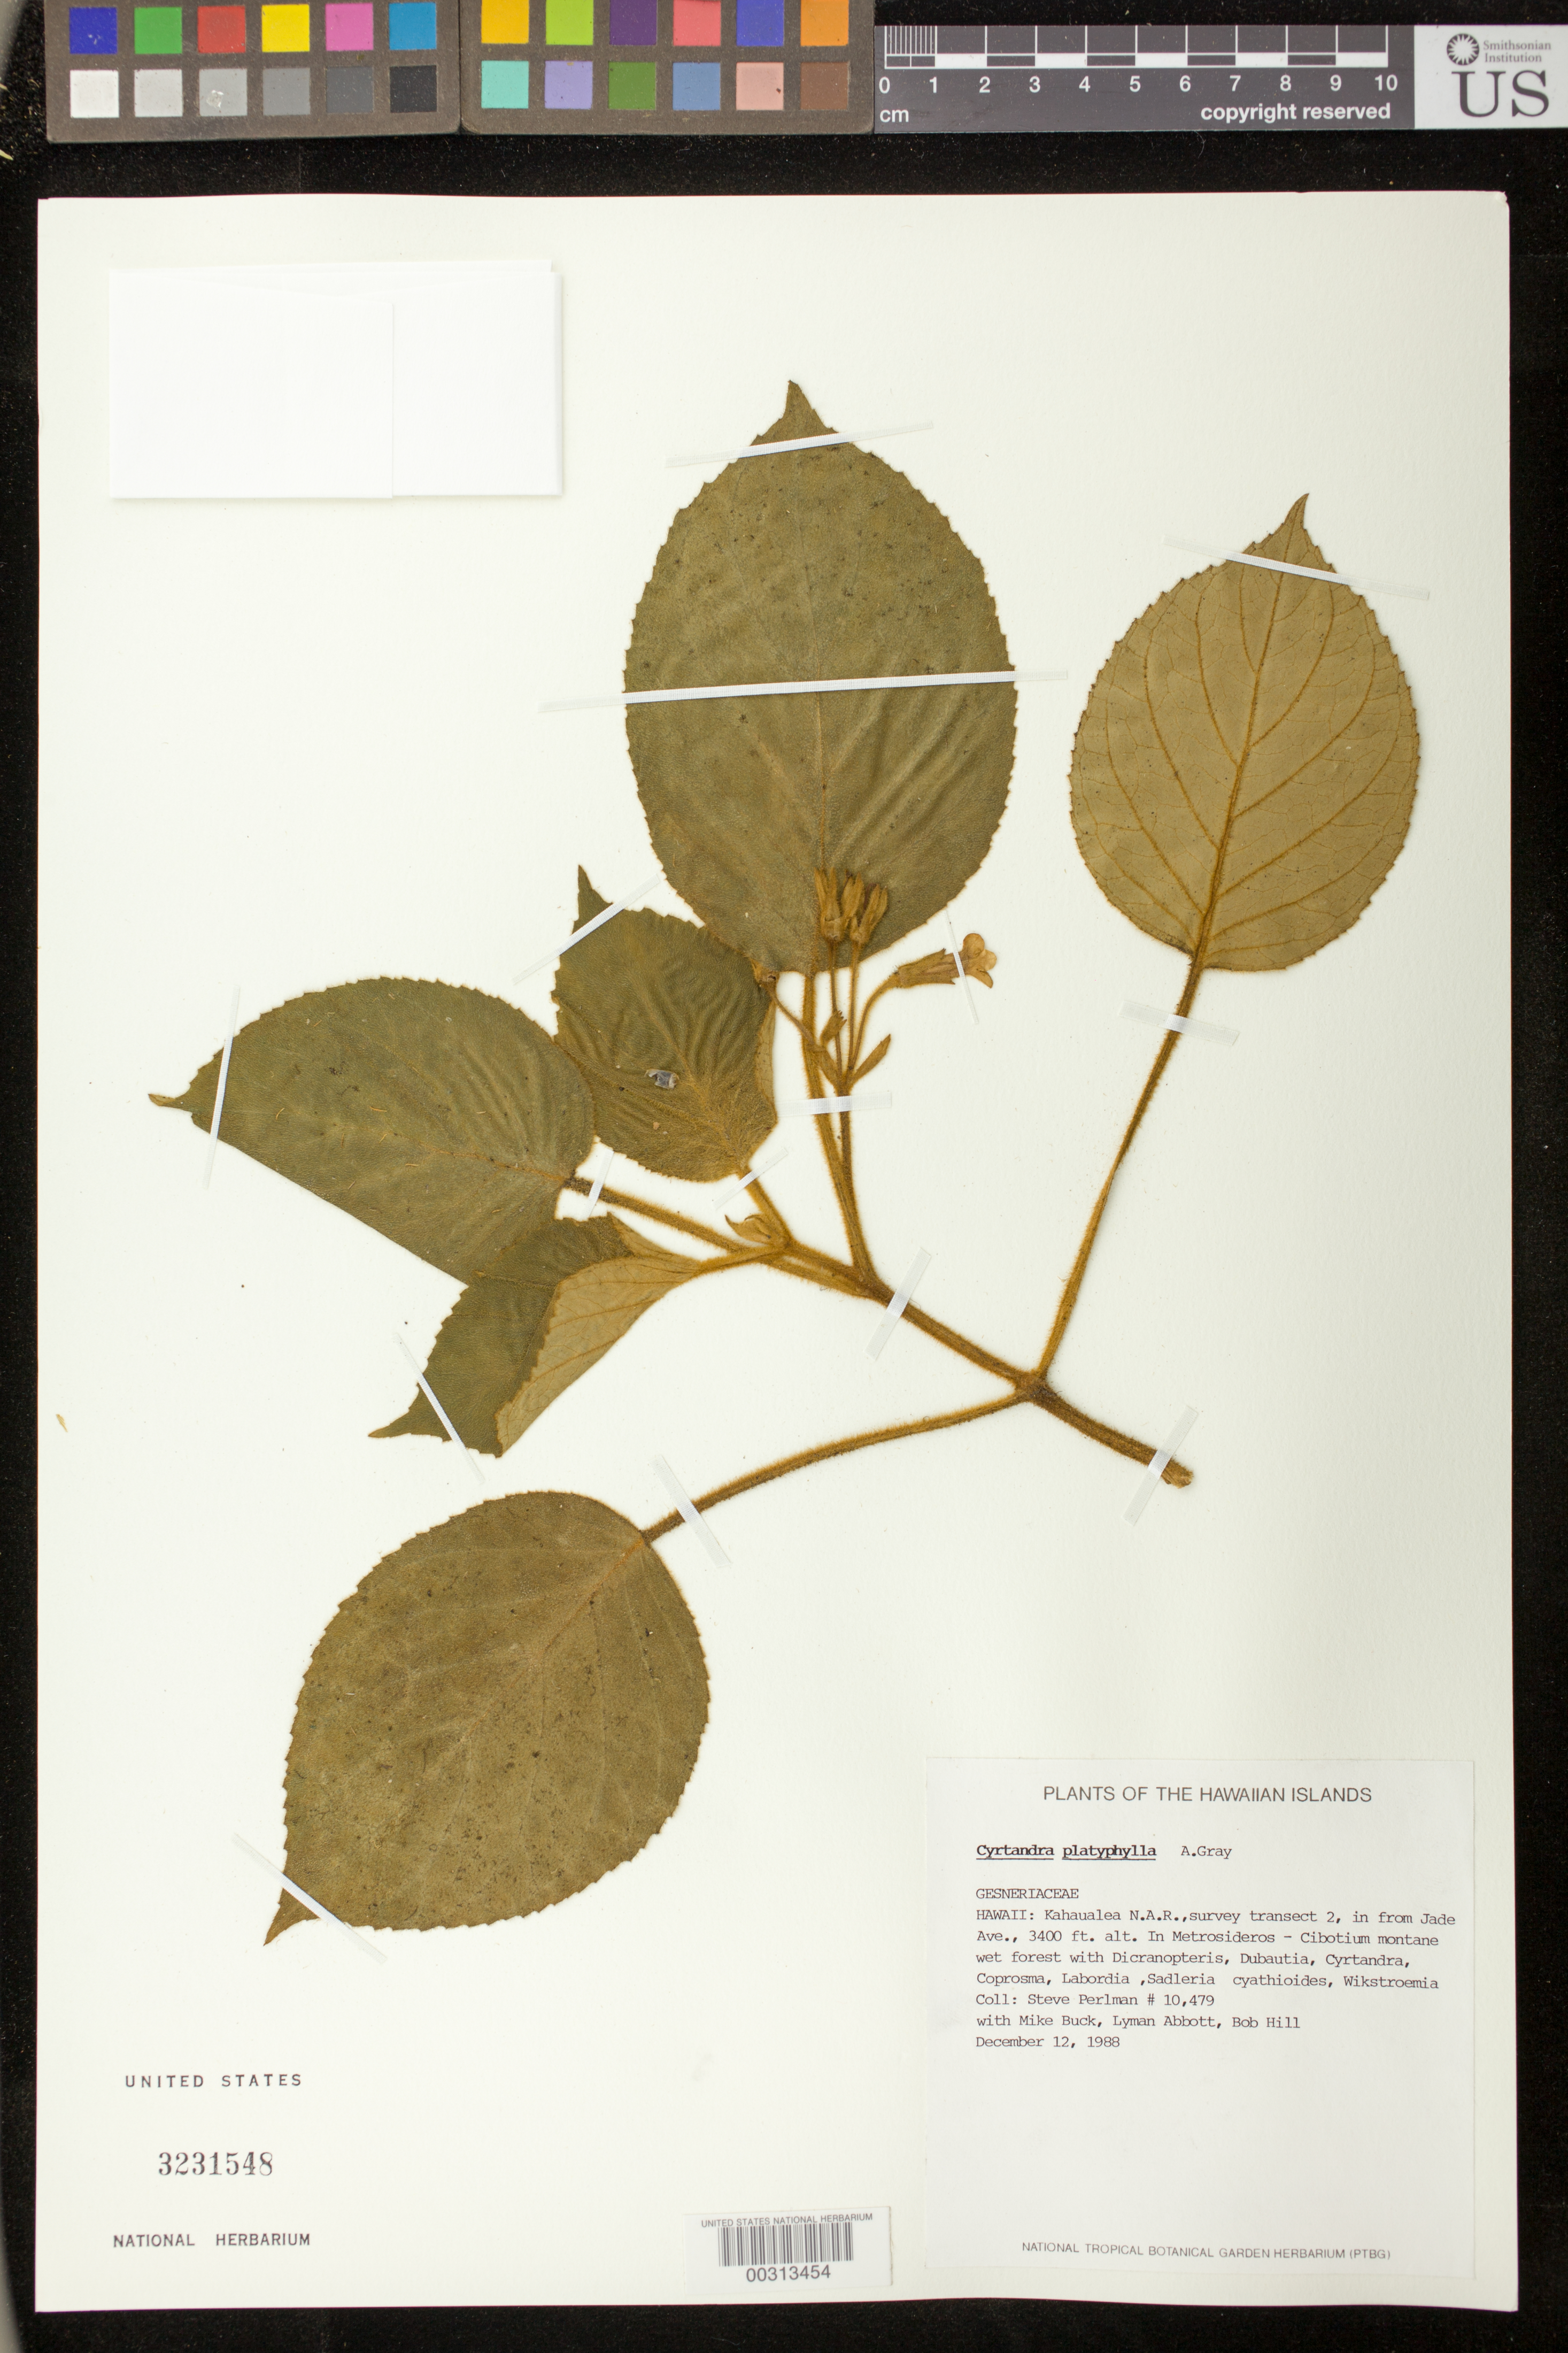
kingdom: Plantae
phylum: Tracheophyta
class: Magnoliopsida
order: Lamiales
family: Gesneriaceae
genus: Cyrtandra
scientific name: Cyrtandra platyphylla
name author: A. Gray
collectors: S. P. Perlman, L. Abbott, M. Buck & B. Hill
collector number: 10479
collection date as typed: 12 Dec 1988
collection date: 1988-12-12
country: United States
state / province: Hawaii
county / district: Hawaii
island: Hawaii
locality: Kahaualea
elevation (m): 1036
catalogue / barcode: US 3231548